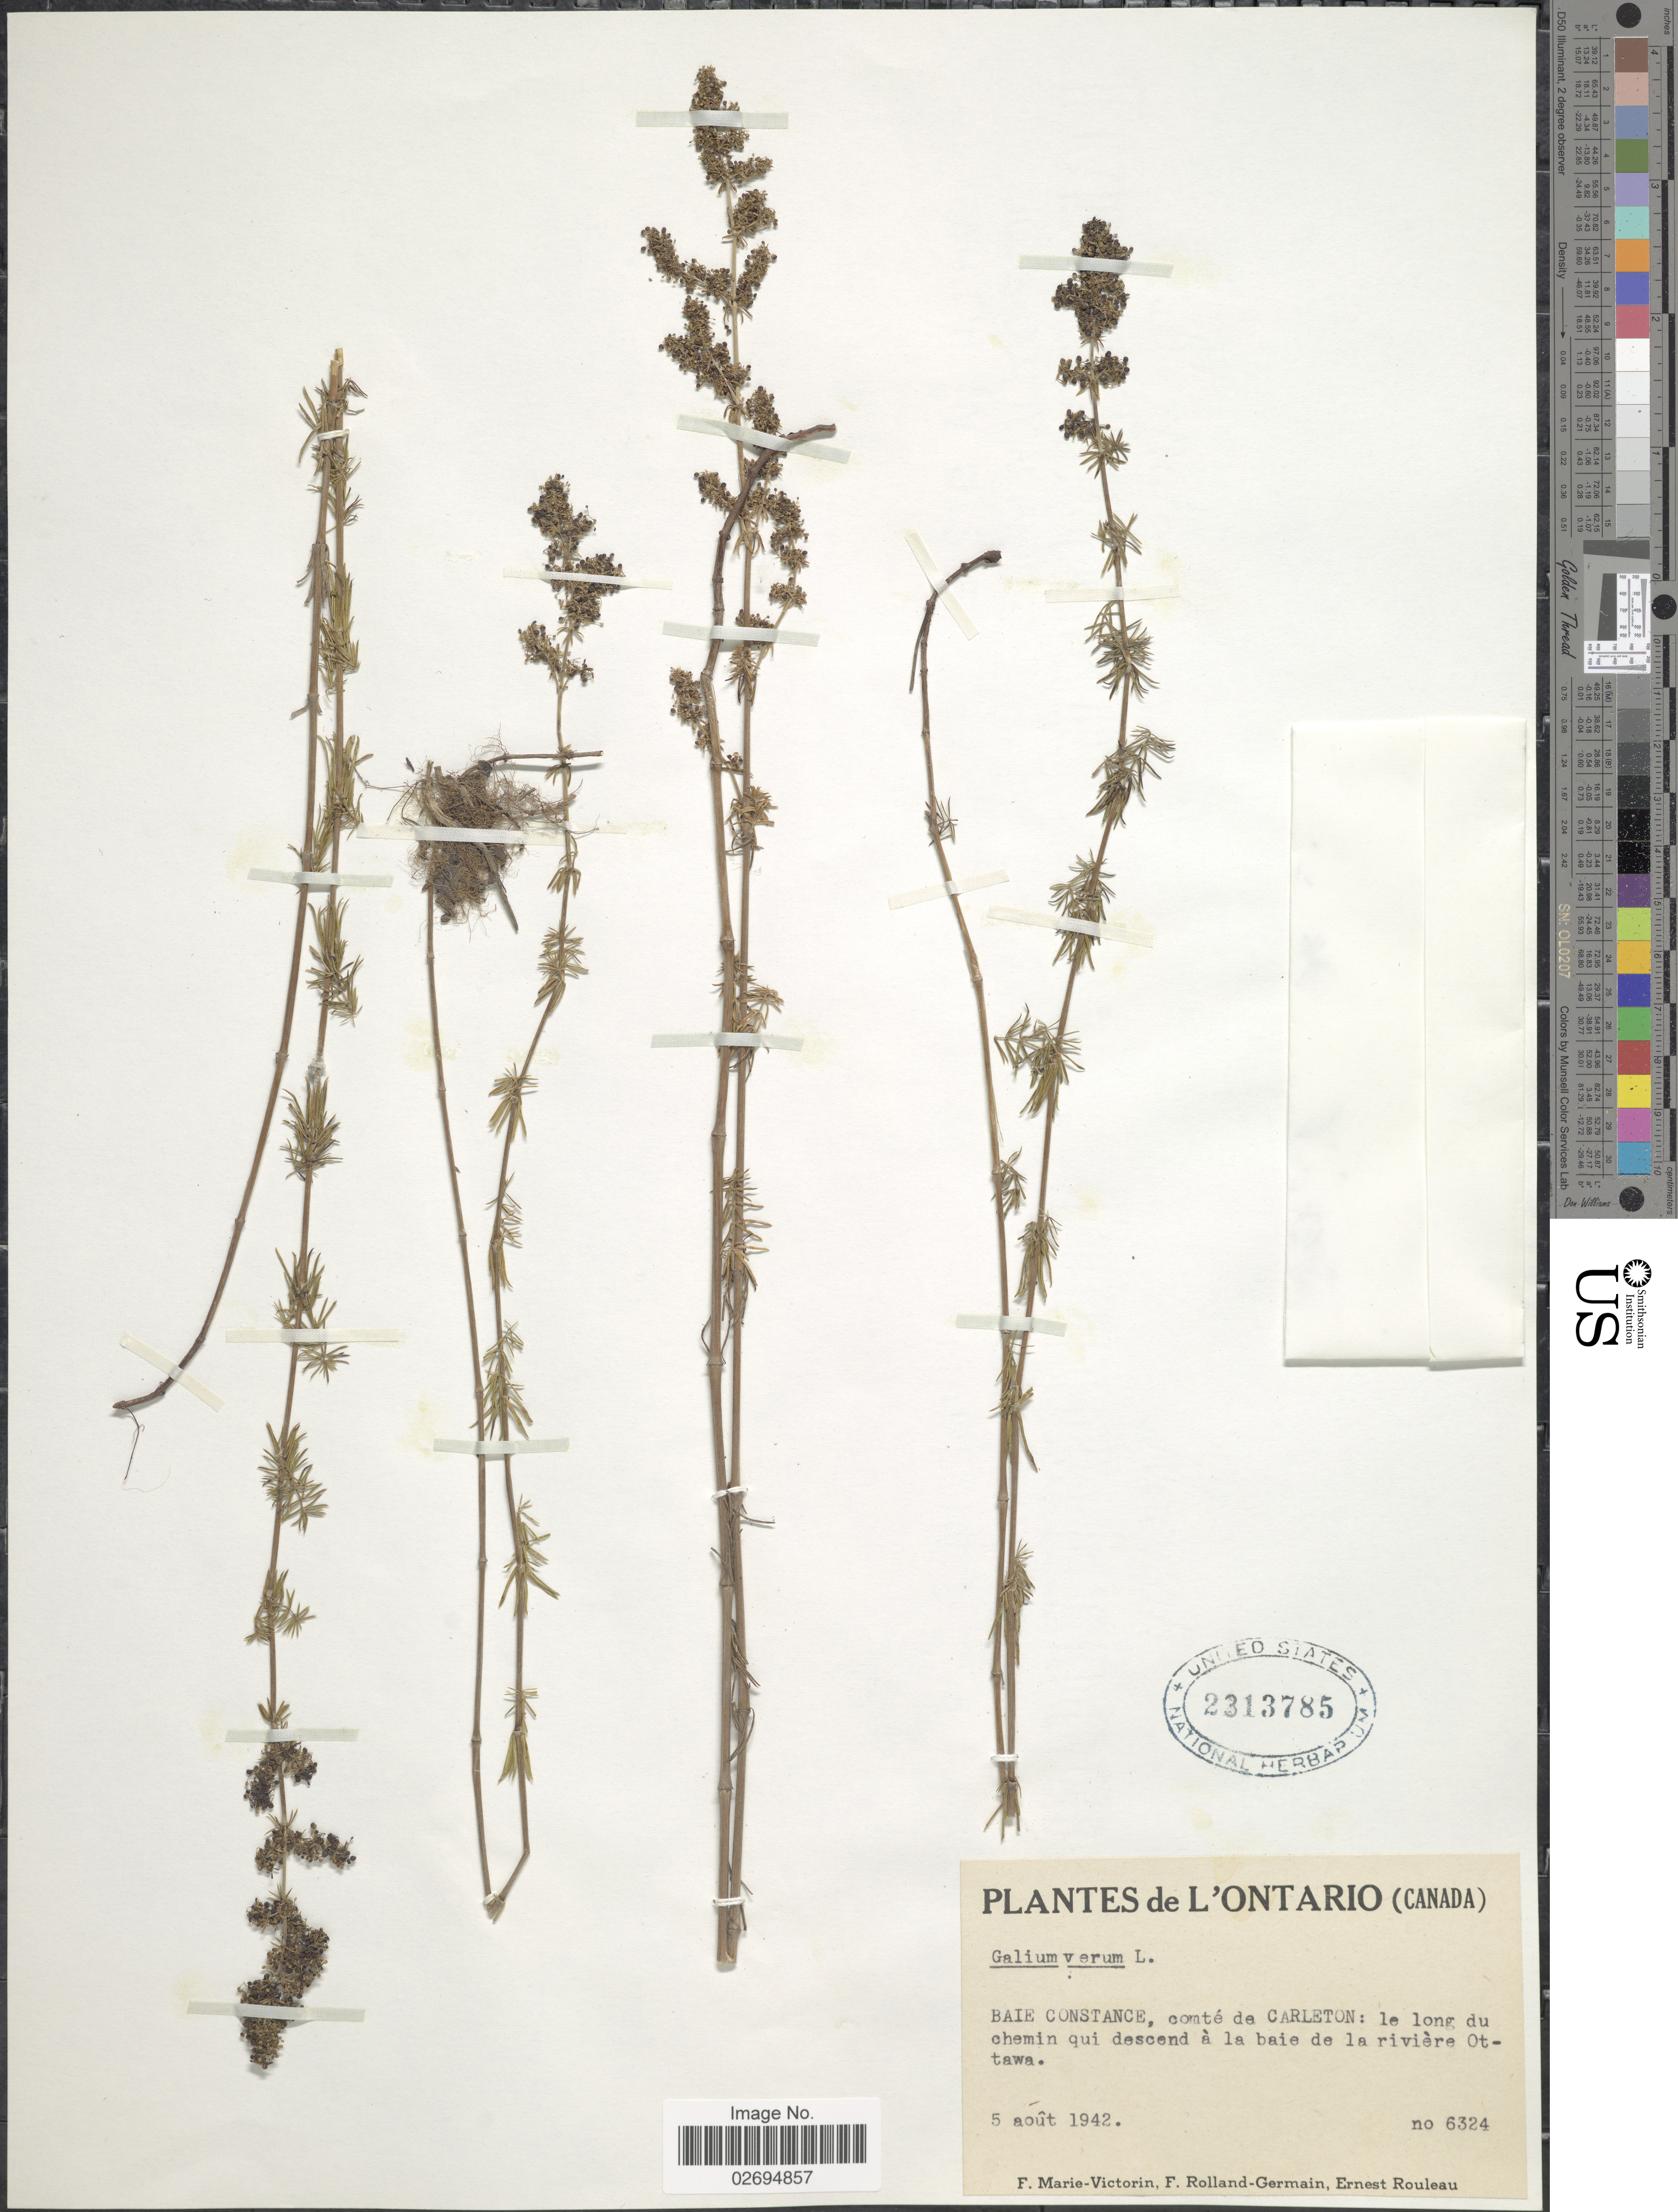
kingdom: Plantae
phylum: Tracheophyta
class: Magnoliopsida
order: Gentianales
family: Rubiaceae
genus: Galium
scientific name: Galium verum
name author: L.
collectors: F. Marie-Victorin, Rolland-Germain & E. Rouleau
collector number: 6324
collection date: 1942-08-05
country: Canada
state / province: Ontario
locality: Baie Constance, comté de Carleton: le long du chemin qui descend à la baie de la rivière Ottawa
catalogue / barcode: US 2313785